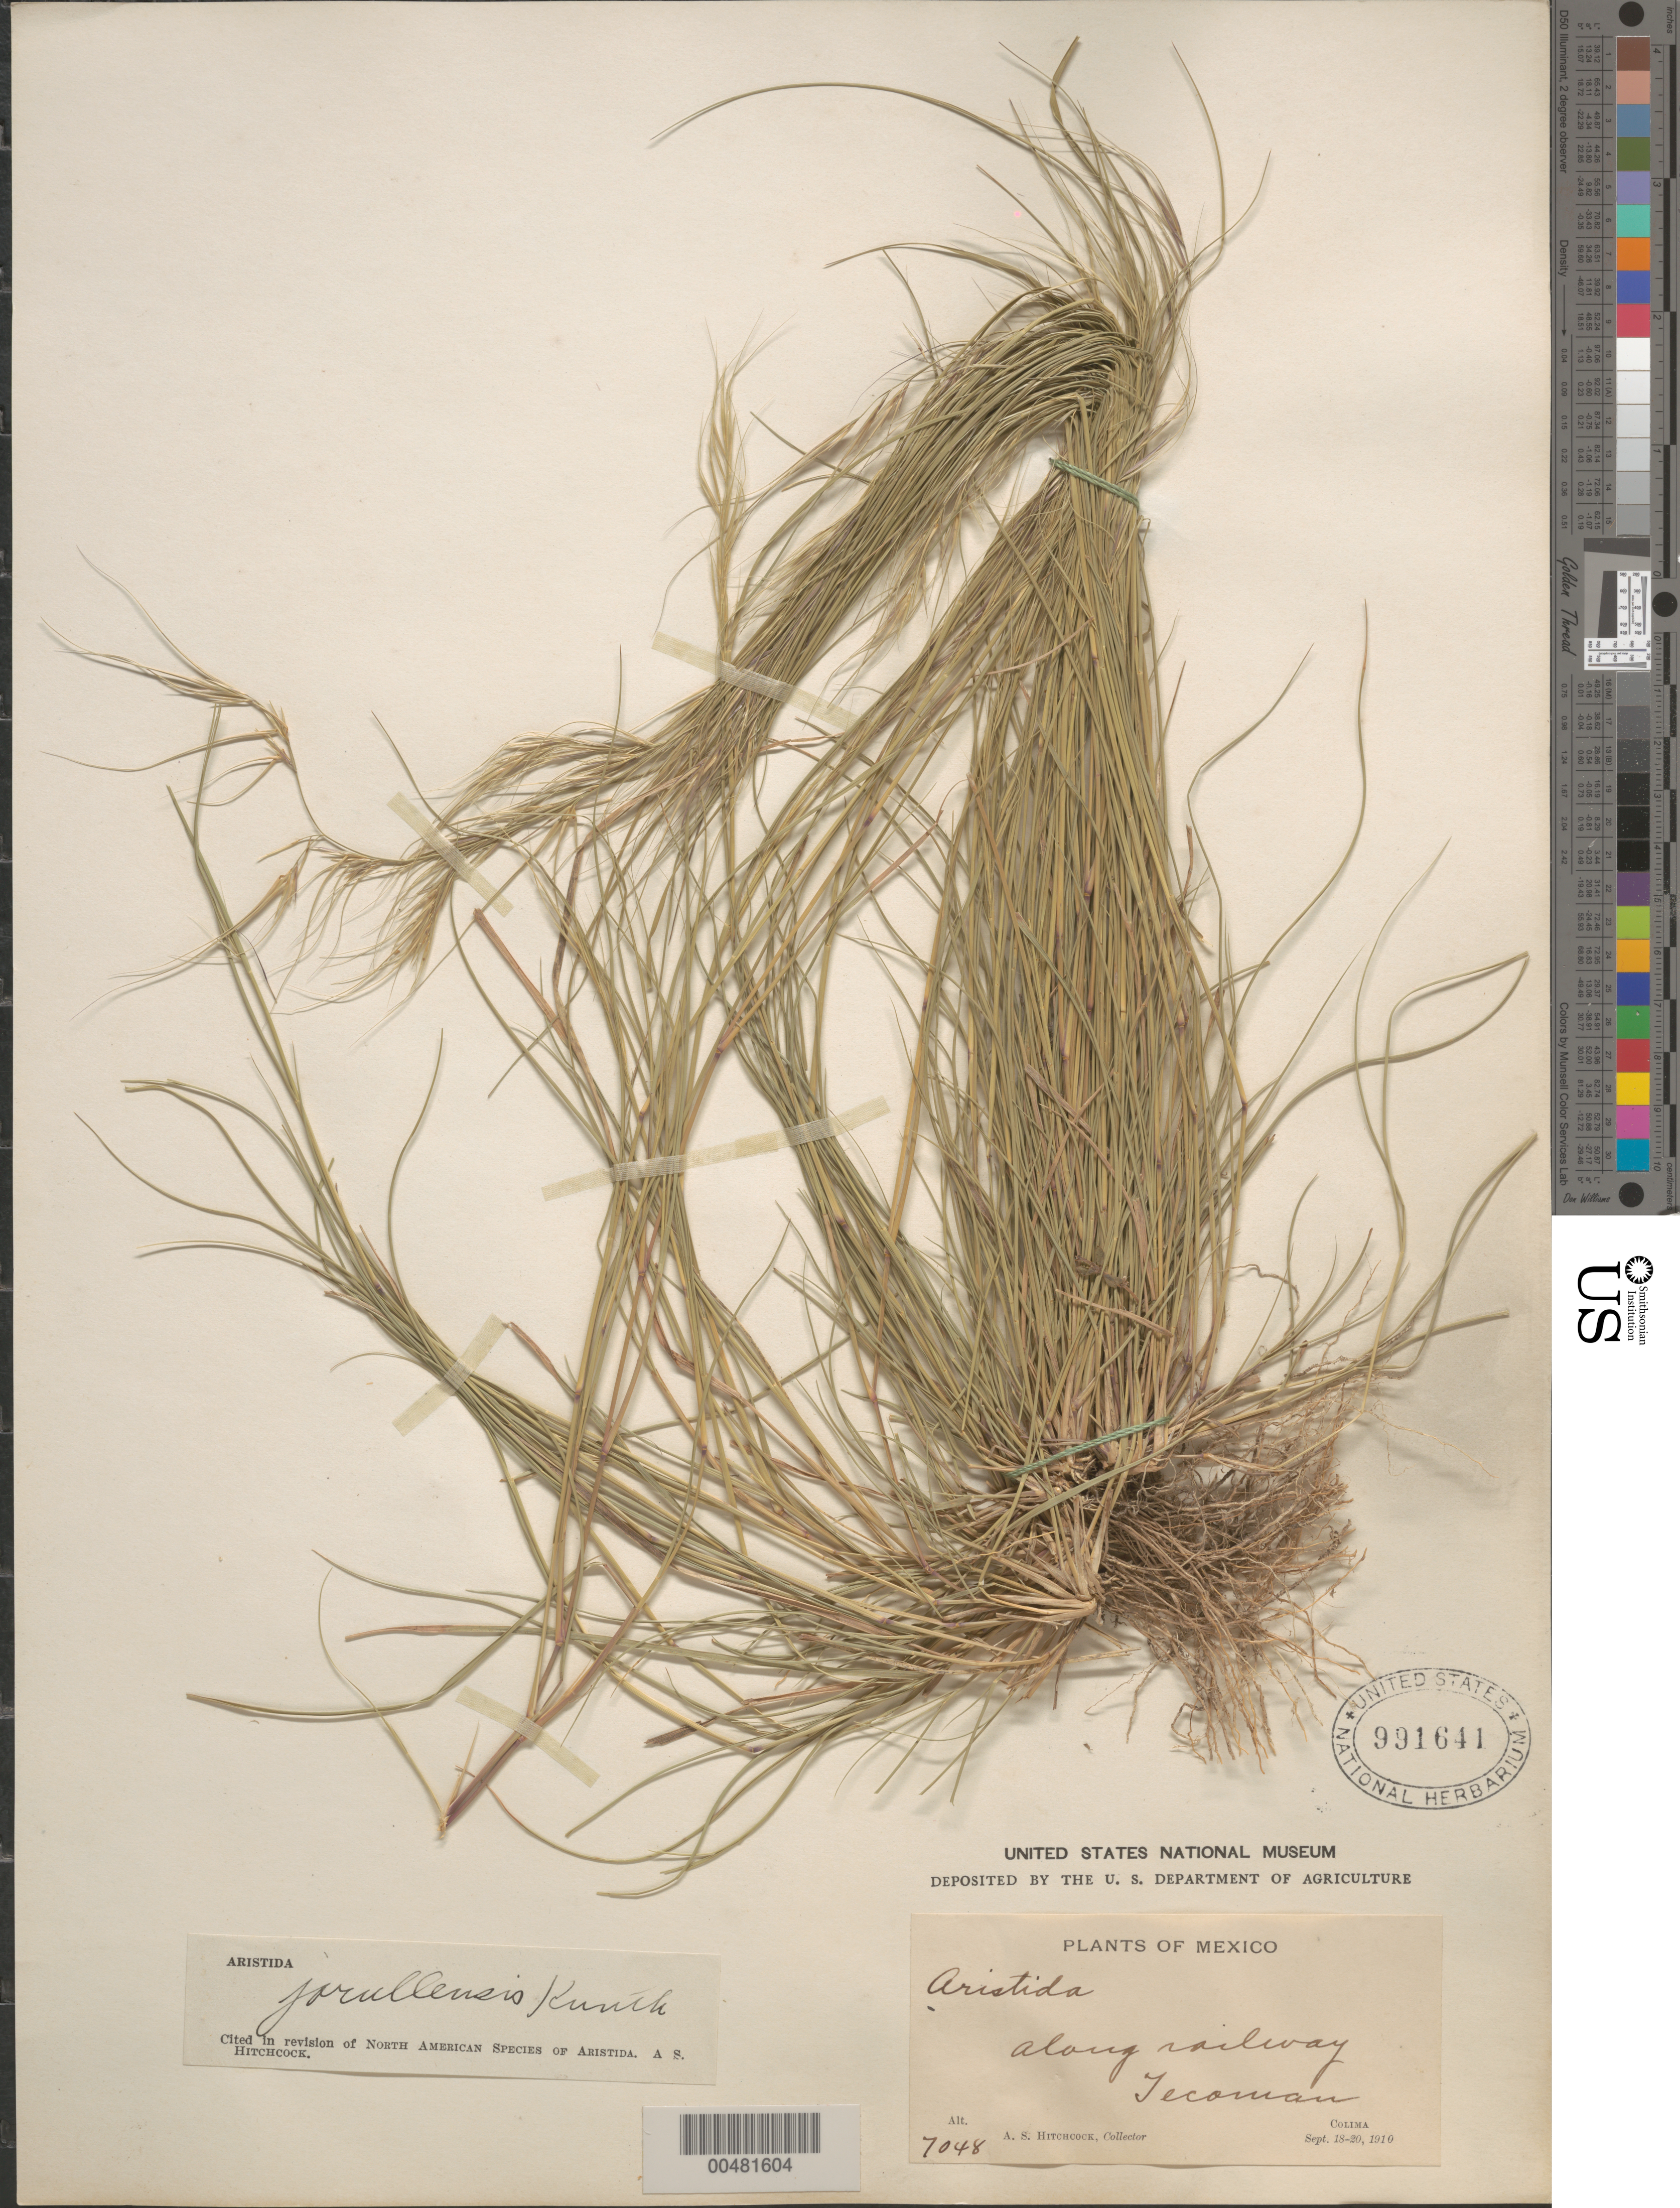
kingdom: Plantae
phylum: Tracheophyta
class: Liliopsida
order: Poales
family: Poaceae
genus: Aristida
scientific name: Aristida jorullensis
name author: Kunth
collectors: A. S. Hitchcock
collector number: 7048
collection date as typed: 18 Sep 1910 to 20 Sep 1910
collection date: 1910-09-18/1910-09-20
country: Mexico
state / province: Colima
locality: Tecoman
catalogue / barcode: US 991641